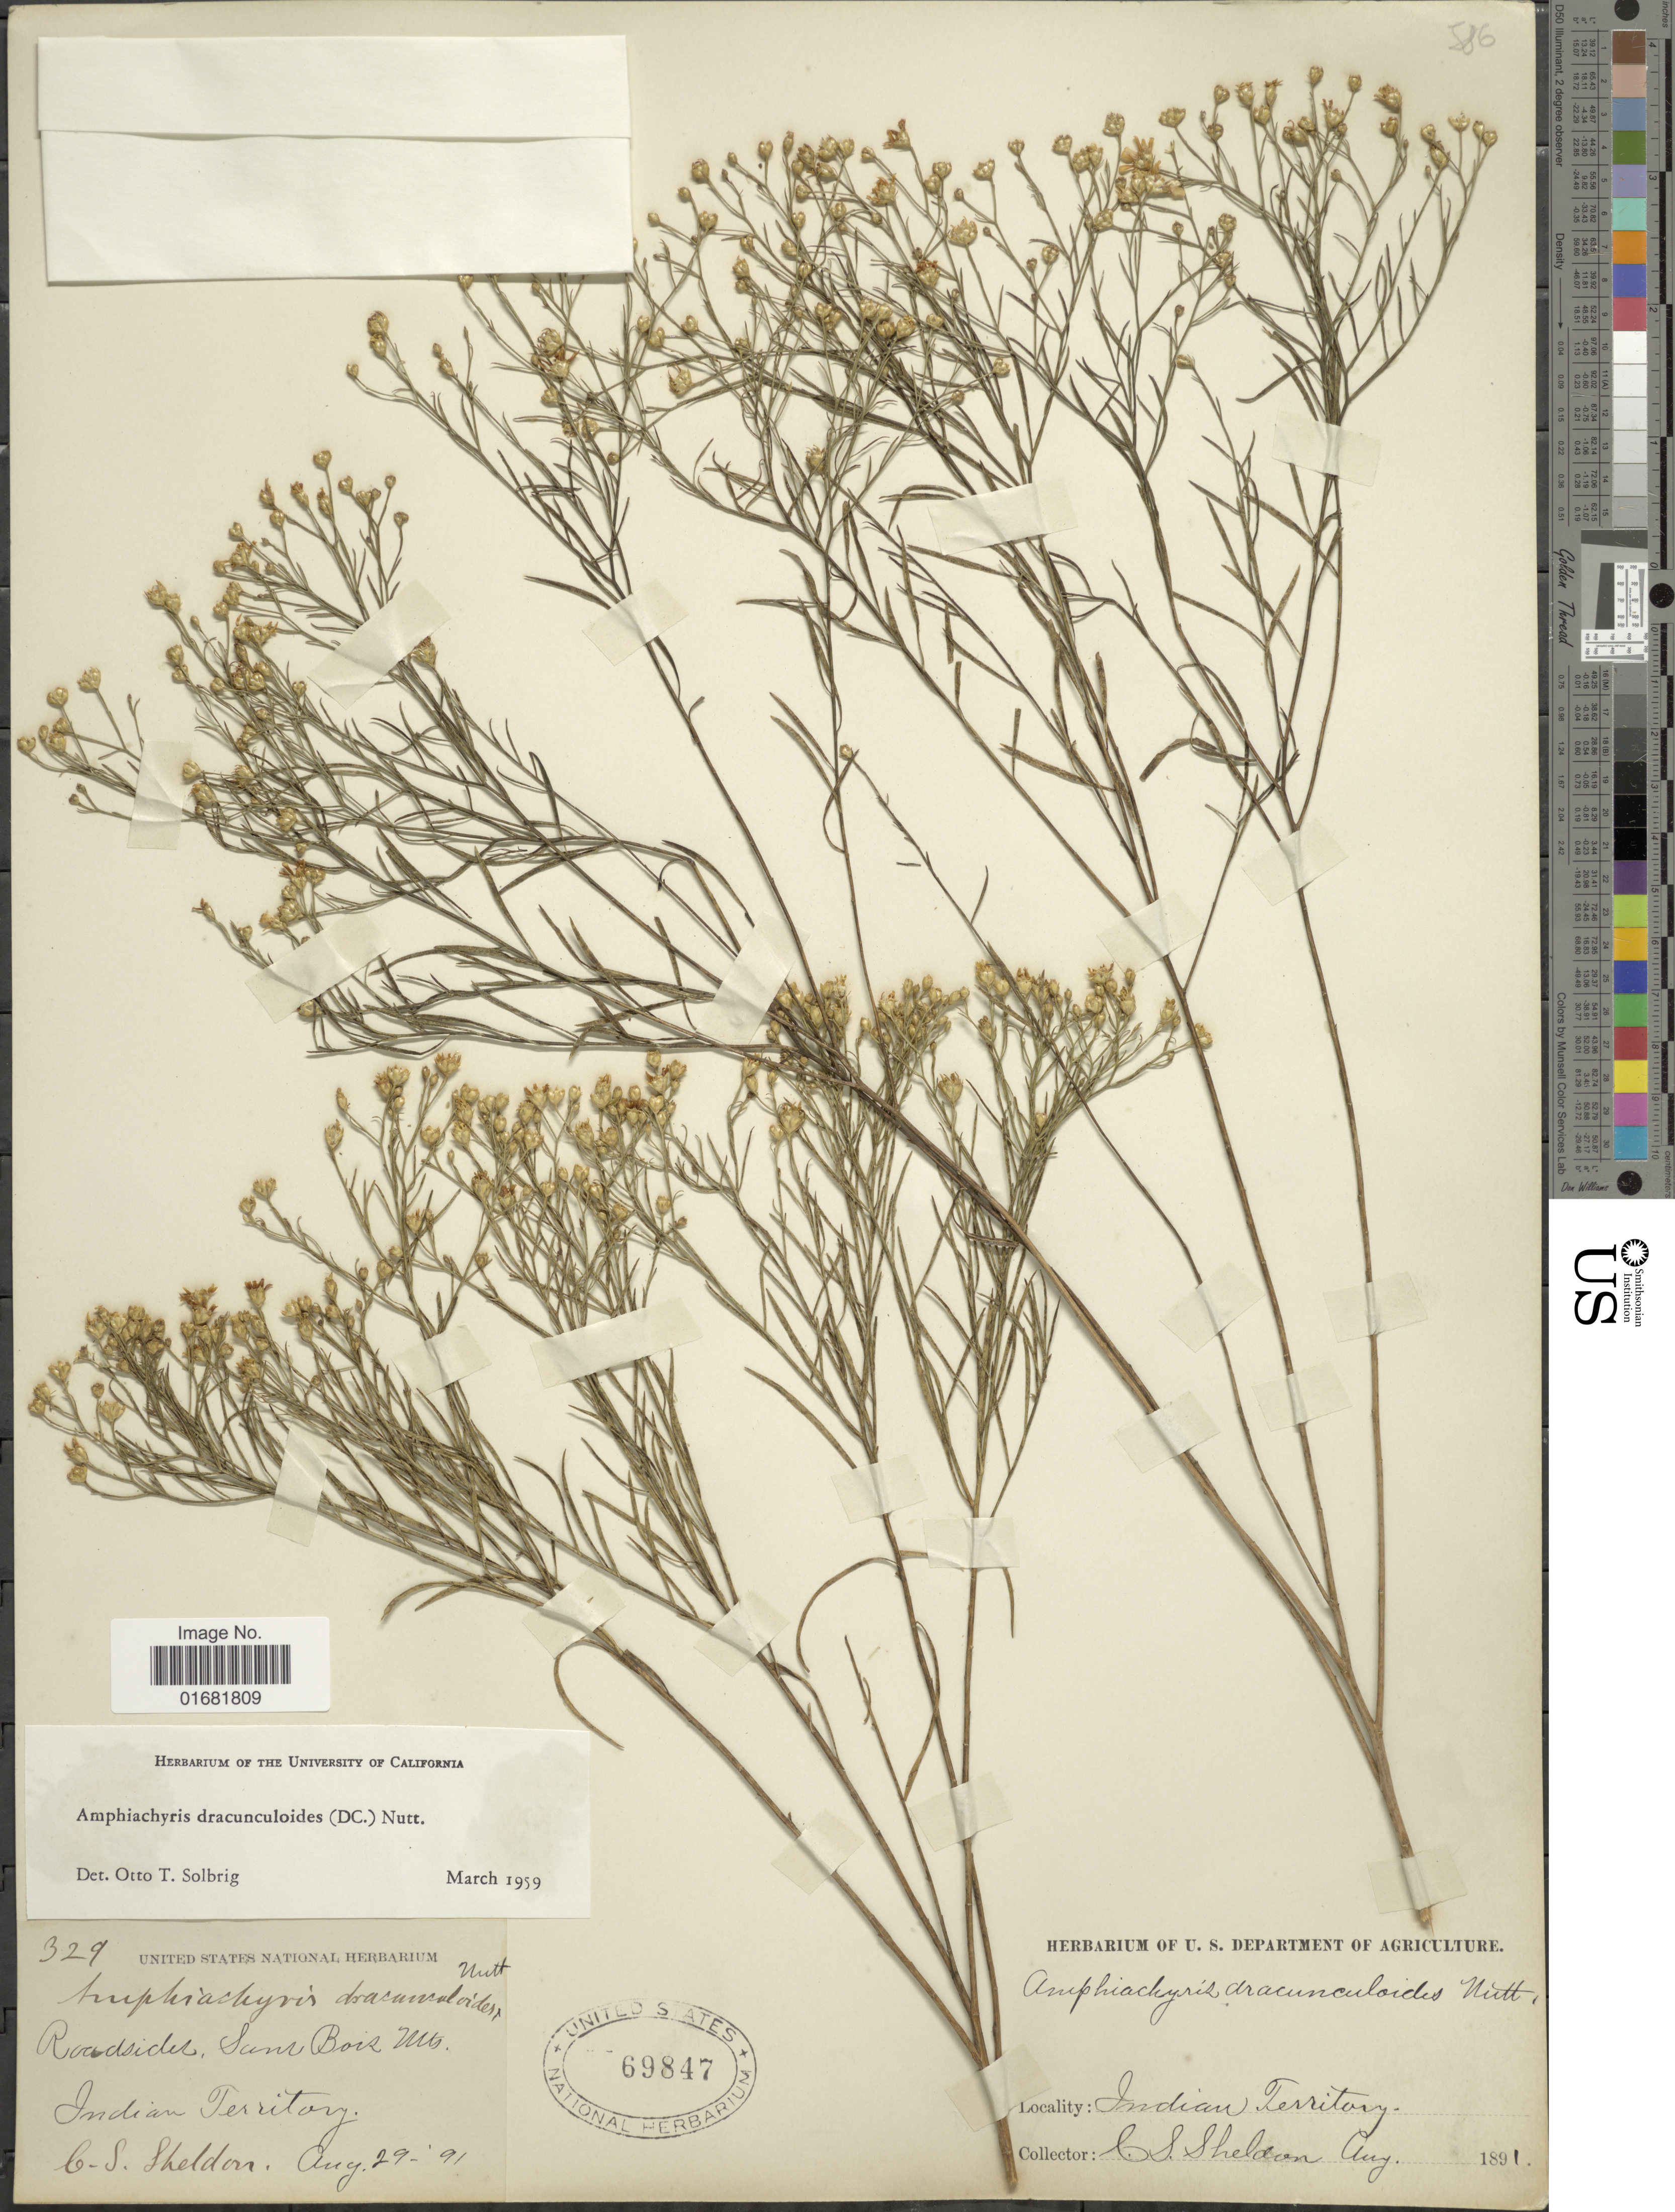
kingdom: Plantae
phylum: Tracheophyta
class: Magnoliopsida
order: Asterales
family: Asteraceae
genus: Amphiachyris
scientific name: Amphiachyris dracunculoides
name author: (DC.) Nutt.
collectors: C. S. Sheldon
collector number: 329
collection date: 1891-08-29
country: United States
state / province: Oklahoma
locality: Roadside, Suni Bois Mts. Indian Territory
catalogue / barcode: US 69847